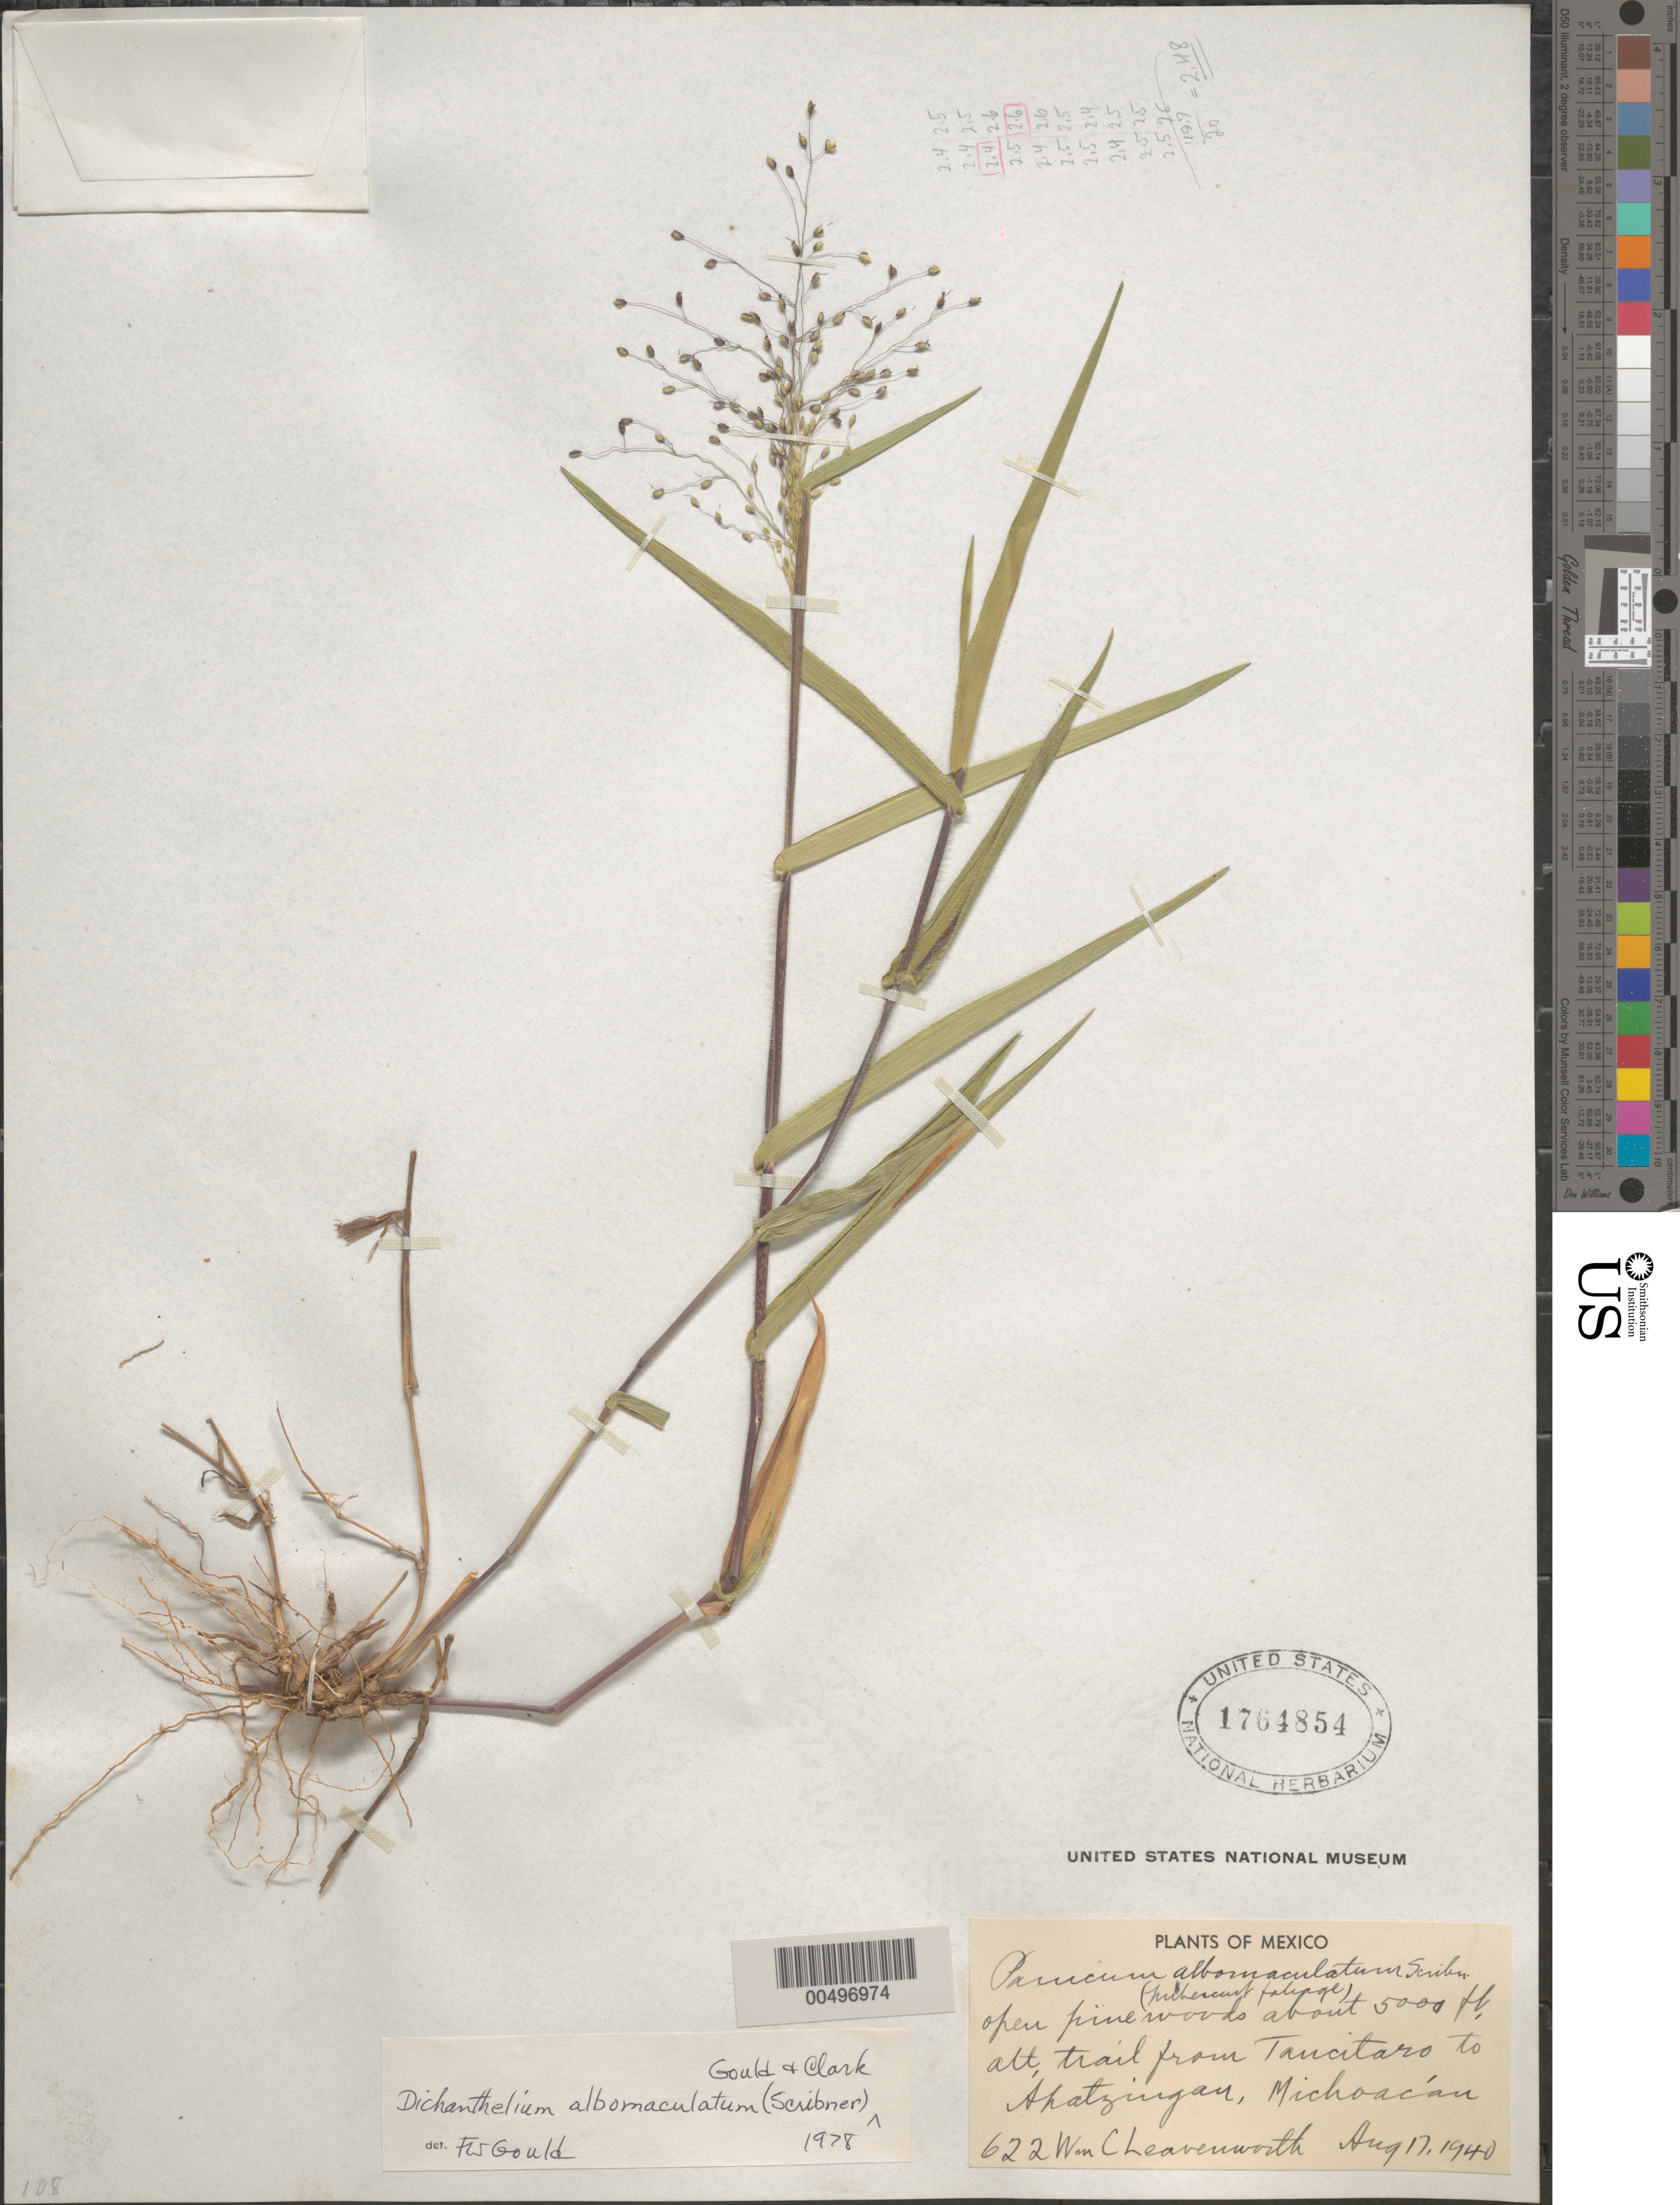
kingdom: Plantae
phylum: Tracheophyta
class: Liliopsida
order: Poales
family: Poaceae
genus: Dichanthelium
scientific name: Dichanthelium albomaculatum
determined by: Gould, F. W.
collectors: W. C. Leavenworth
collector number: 622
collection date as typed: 17 Aug 1940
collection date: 1940-08-17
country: Mexico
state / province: Michoacán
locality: Trail from Tancitaro to Apatzingan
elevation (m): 1524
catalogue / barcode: US 1764854